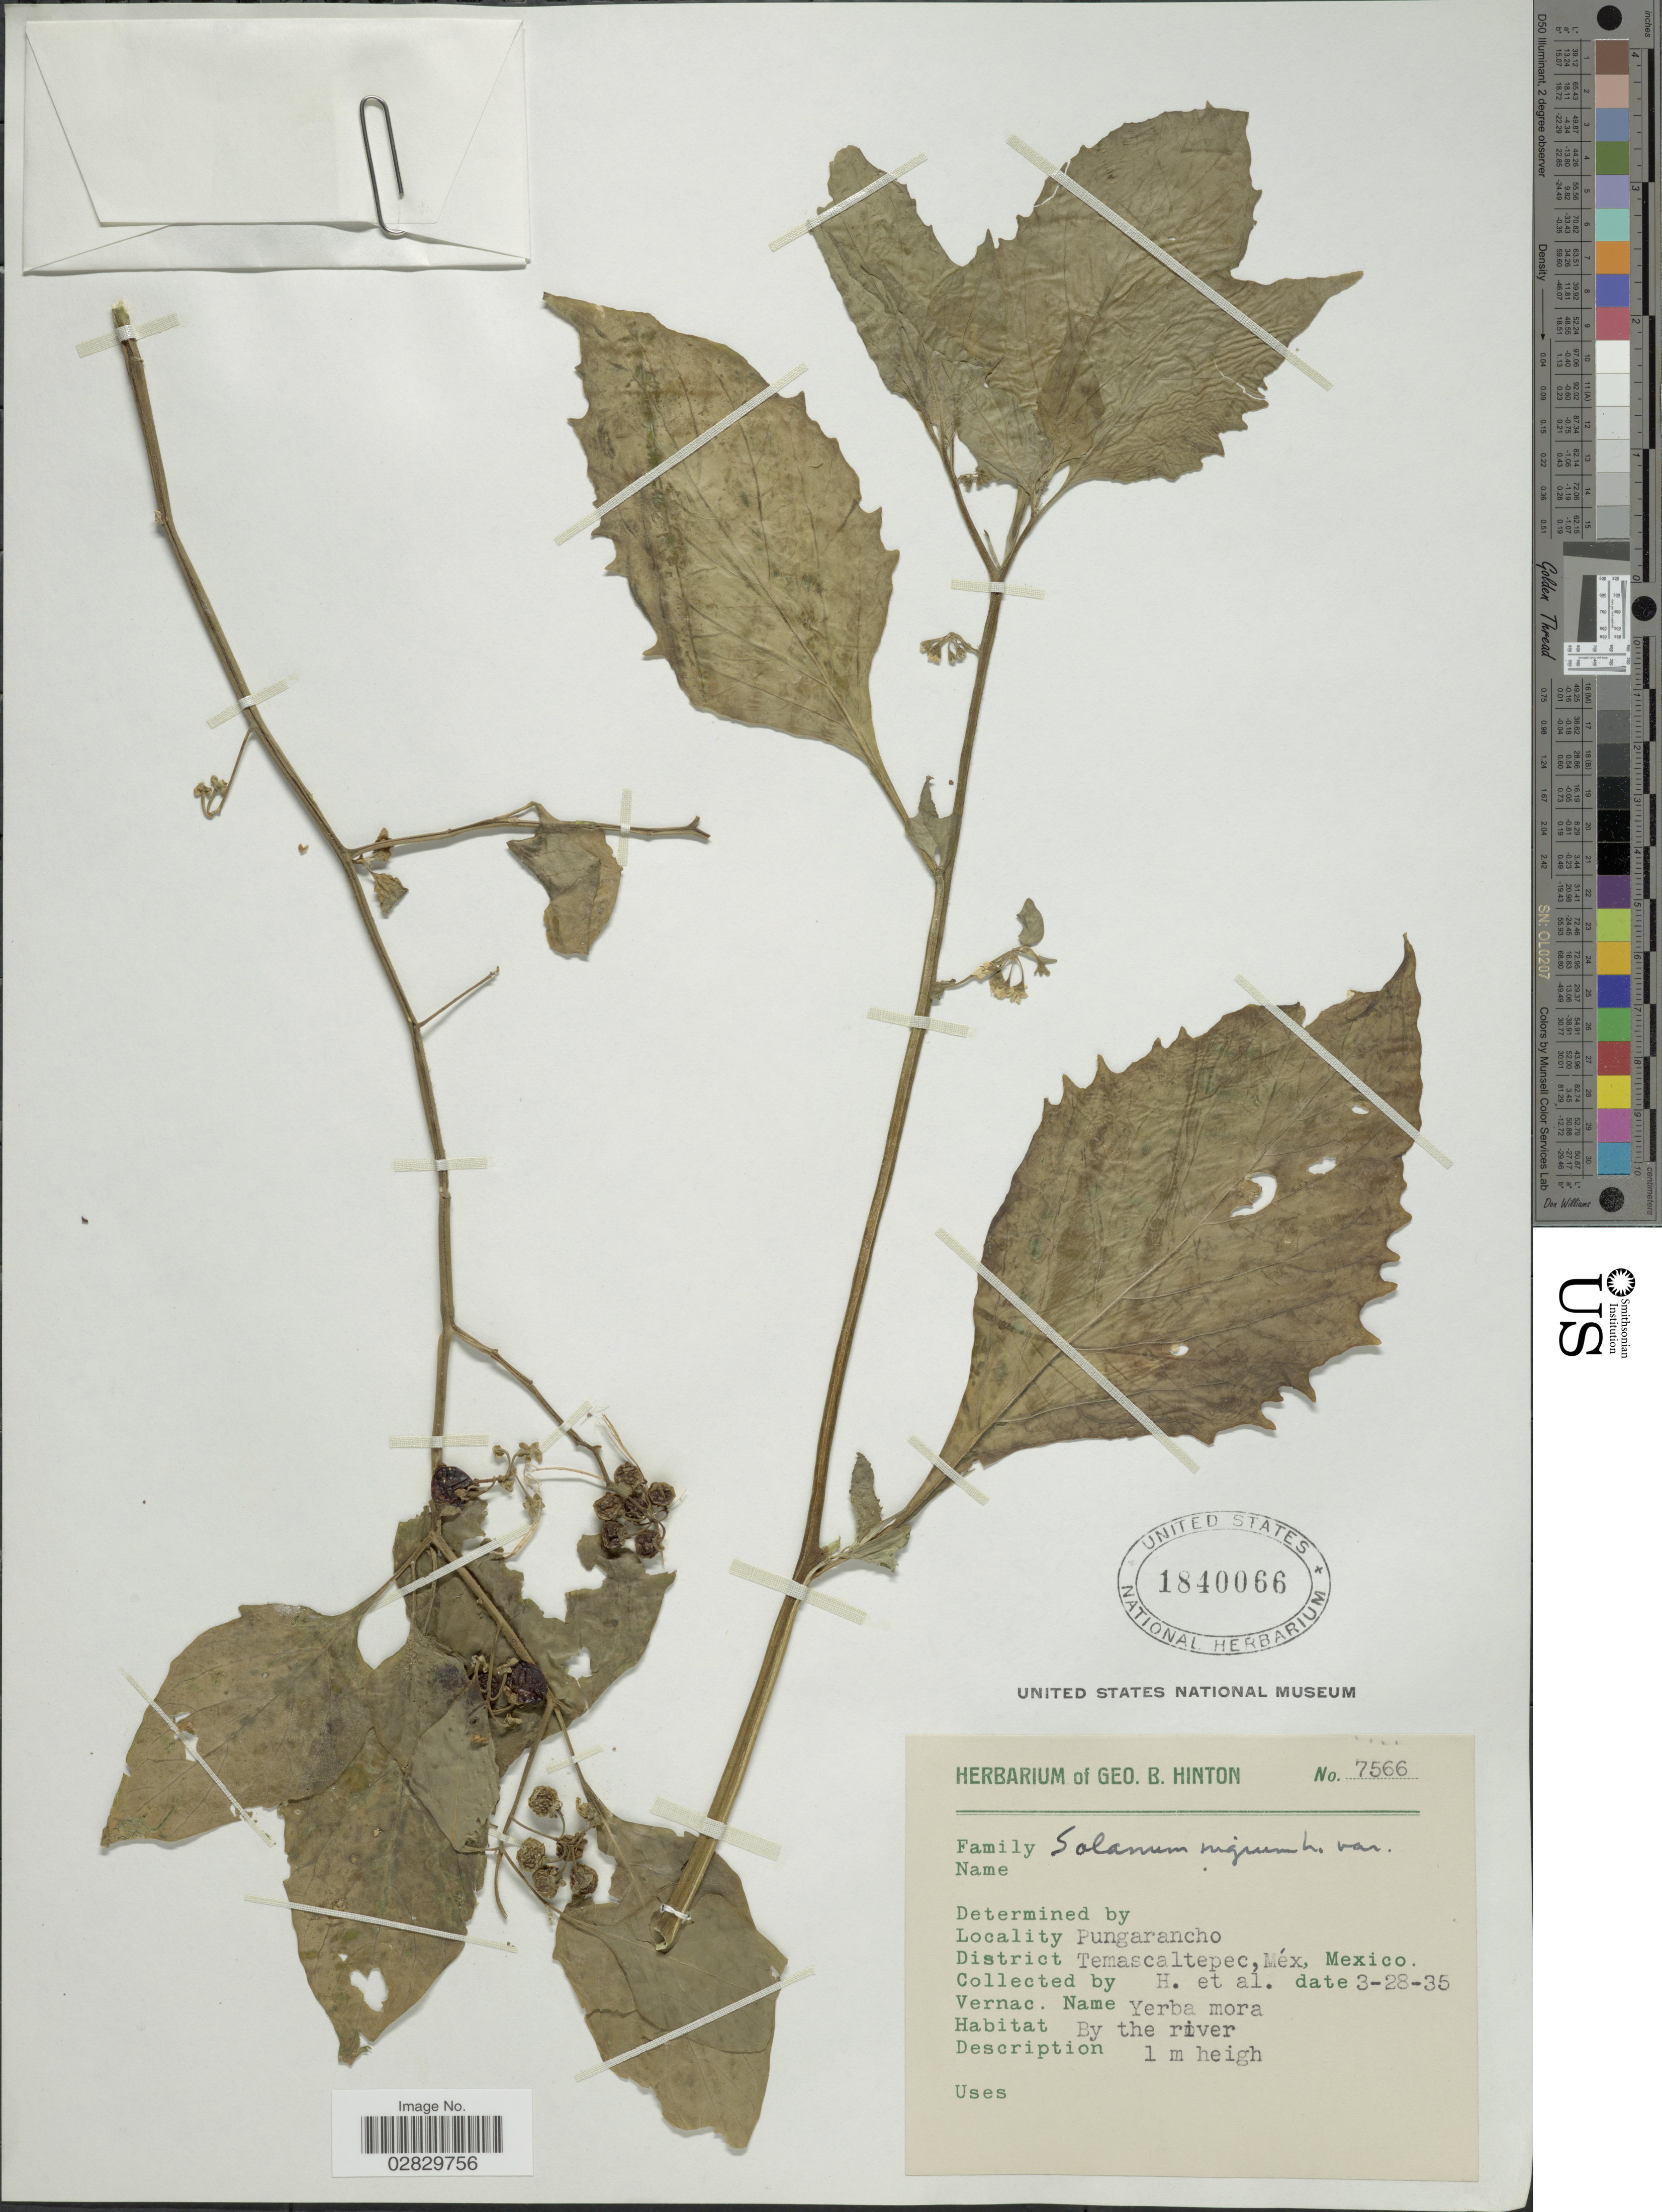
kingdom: Plantae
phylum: Tracheophyta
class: Magnoliopsida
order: Solanales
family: Solanaceae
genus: Solanum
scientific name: Solanum nigrescens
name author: M. Martens & Galeotti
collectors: G. B. Hinton & et al.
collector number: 7566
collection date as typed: Transcribed d/m/y: 28/3/35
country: Mexico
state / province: México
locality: Pungarancho, District Temascaltepec, Méx.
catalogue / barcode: US 1840066